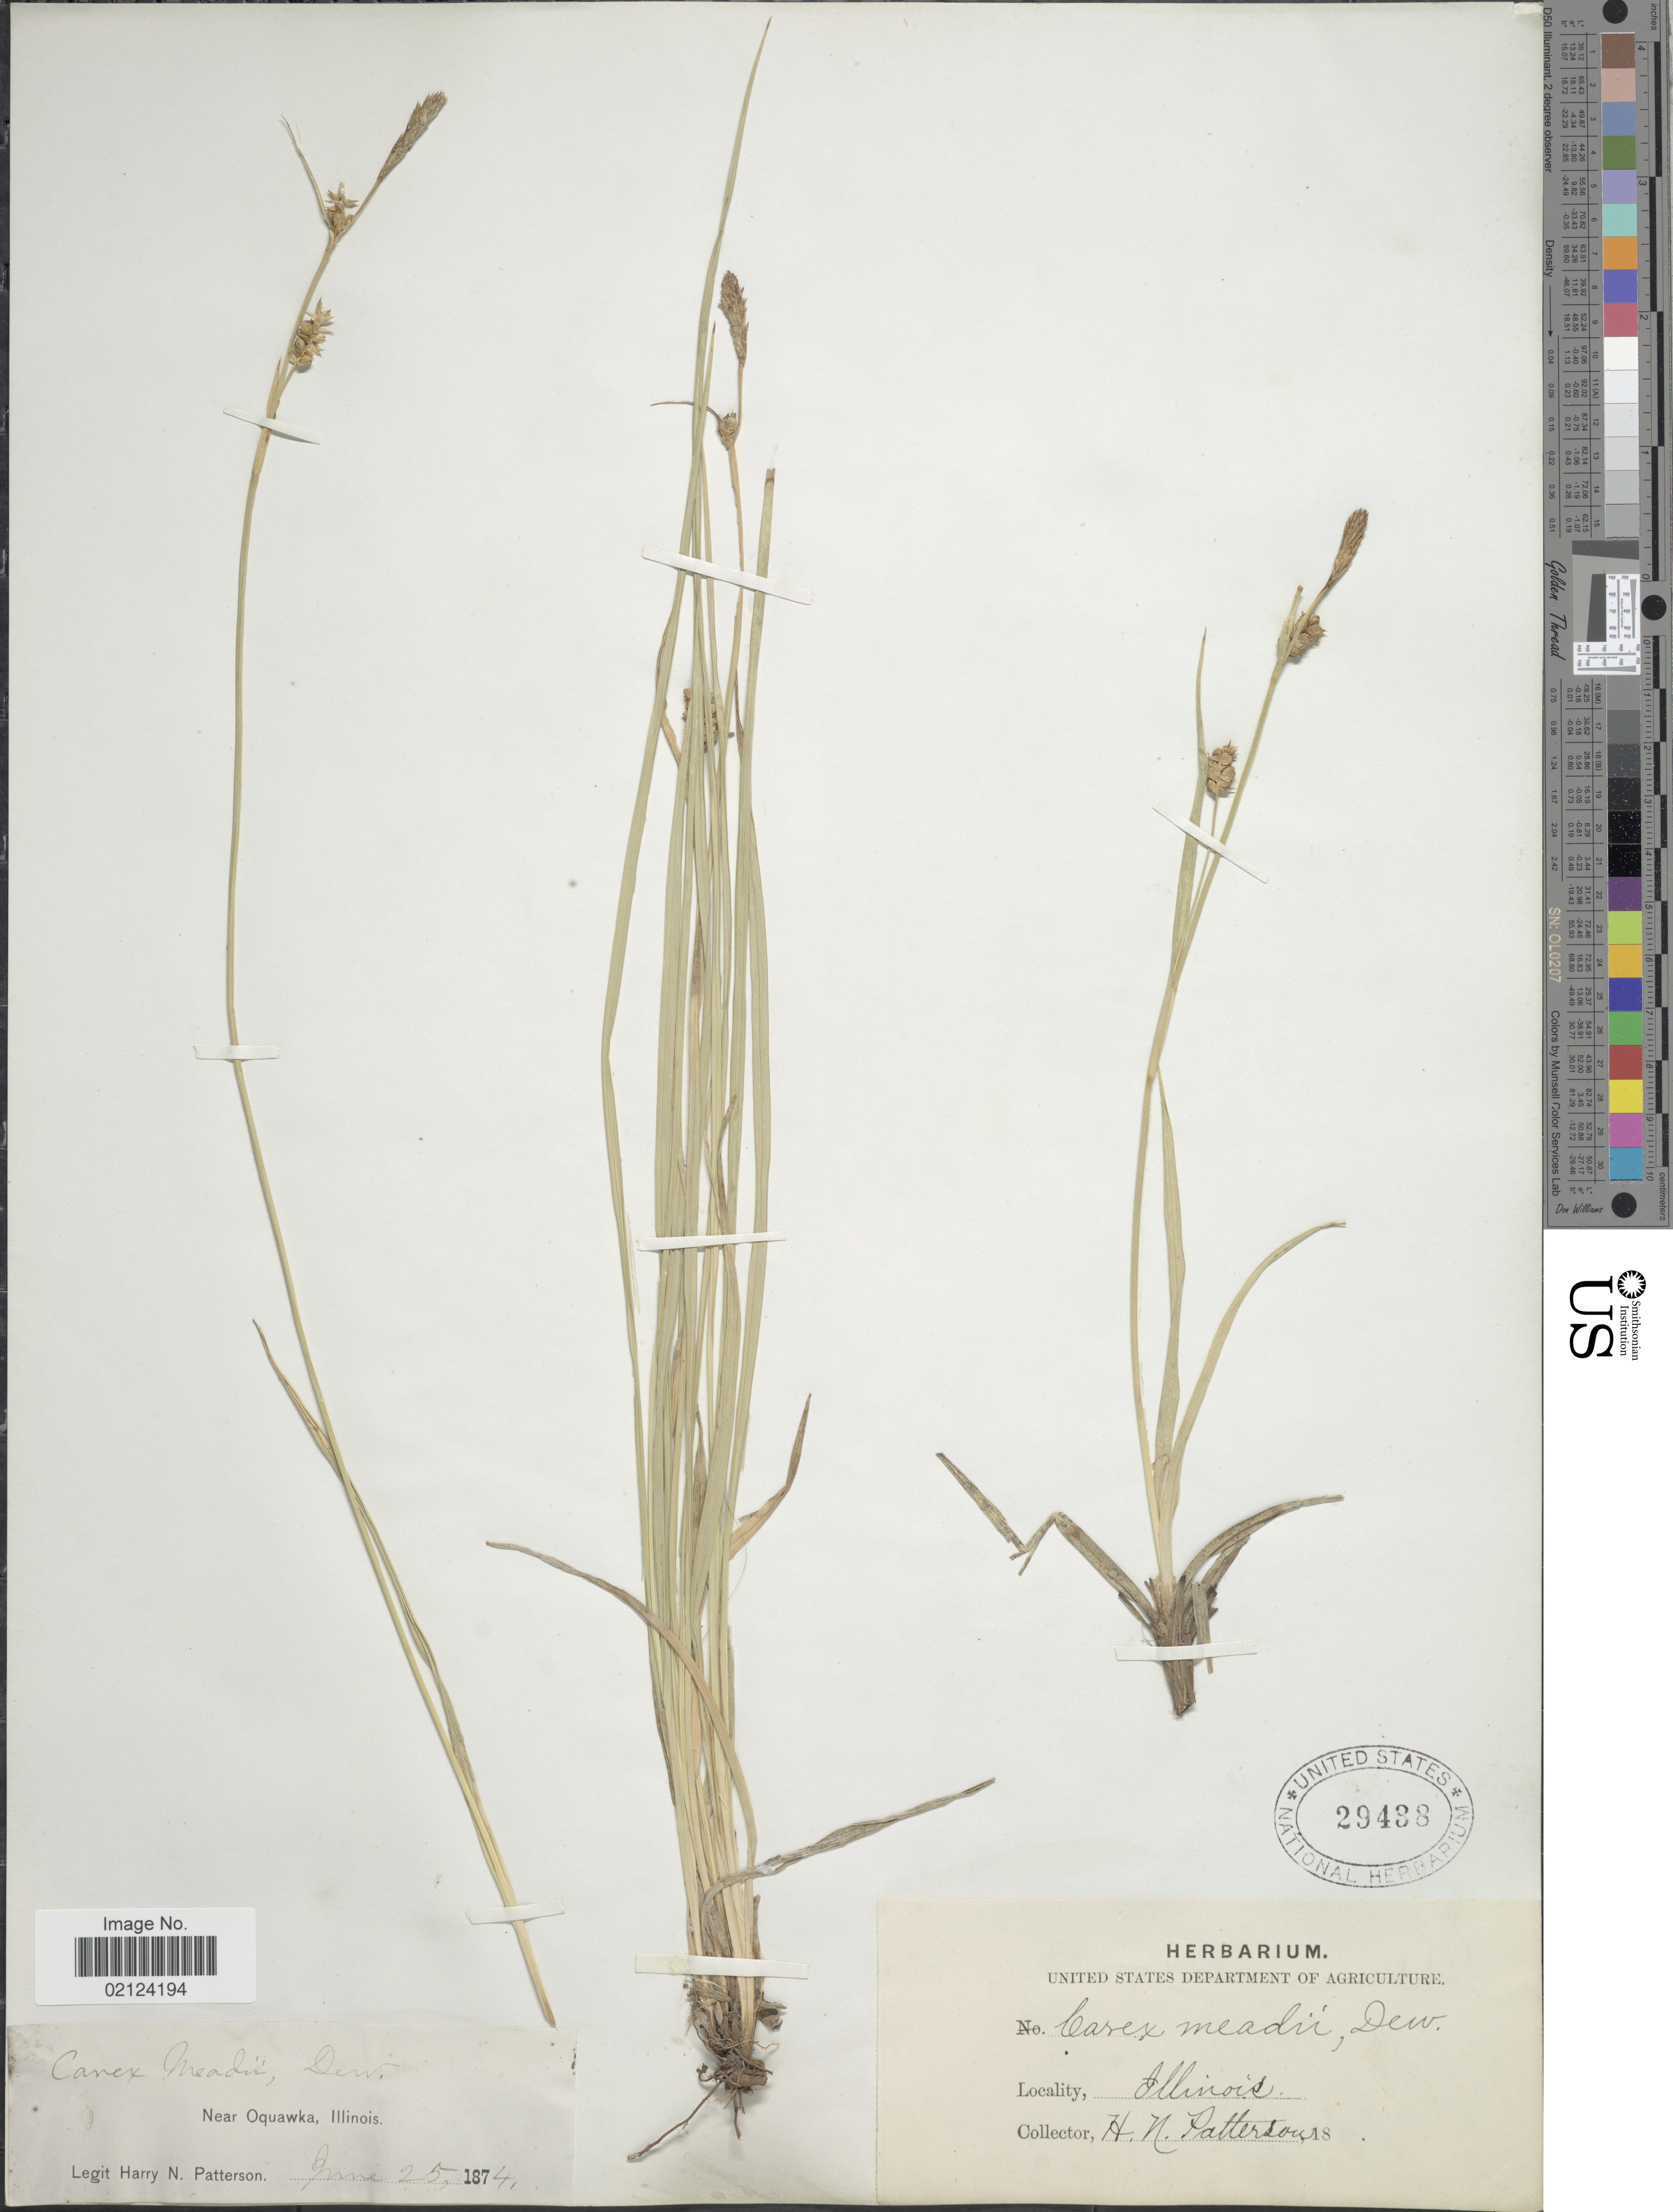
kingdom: Plantae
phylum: Tracheophyta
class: Liliopsida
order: Poales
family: Cyperaceae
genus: Carex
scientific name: Carex meadii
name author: Dewey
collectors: H. N. Patterson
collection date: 1874-06-25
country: United States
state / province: Illinois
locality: Near Oquawka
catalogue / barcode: US 29488